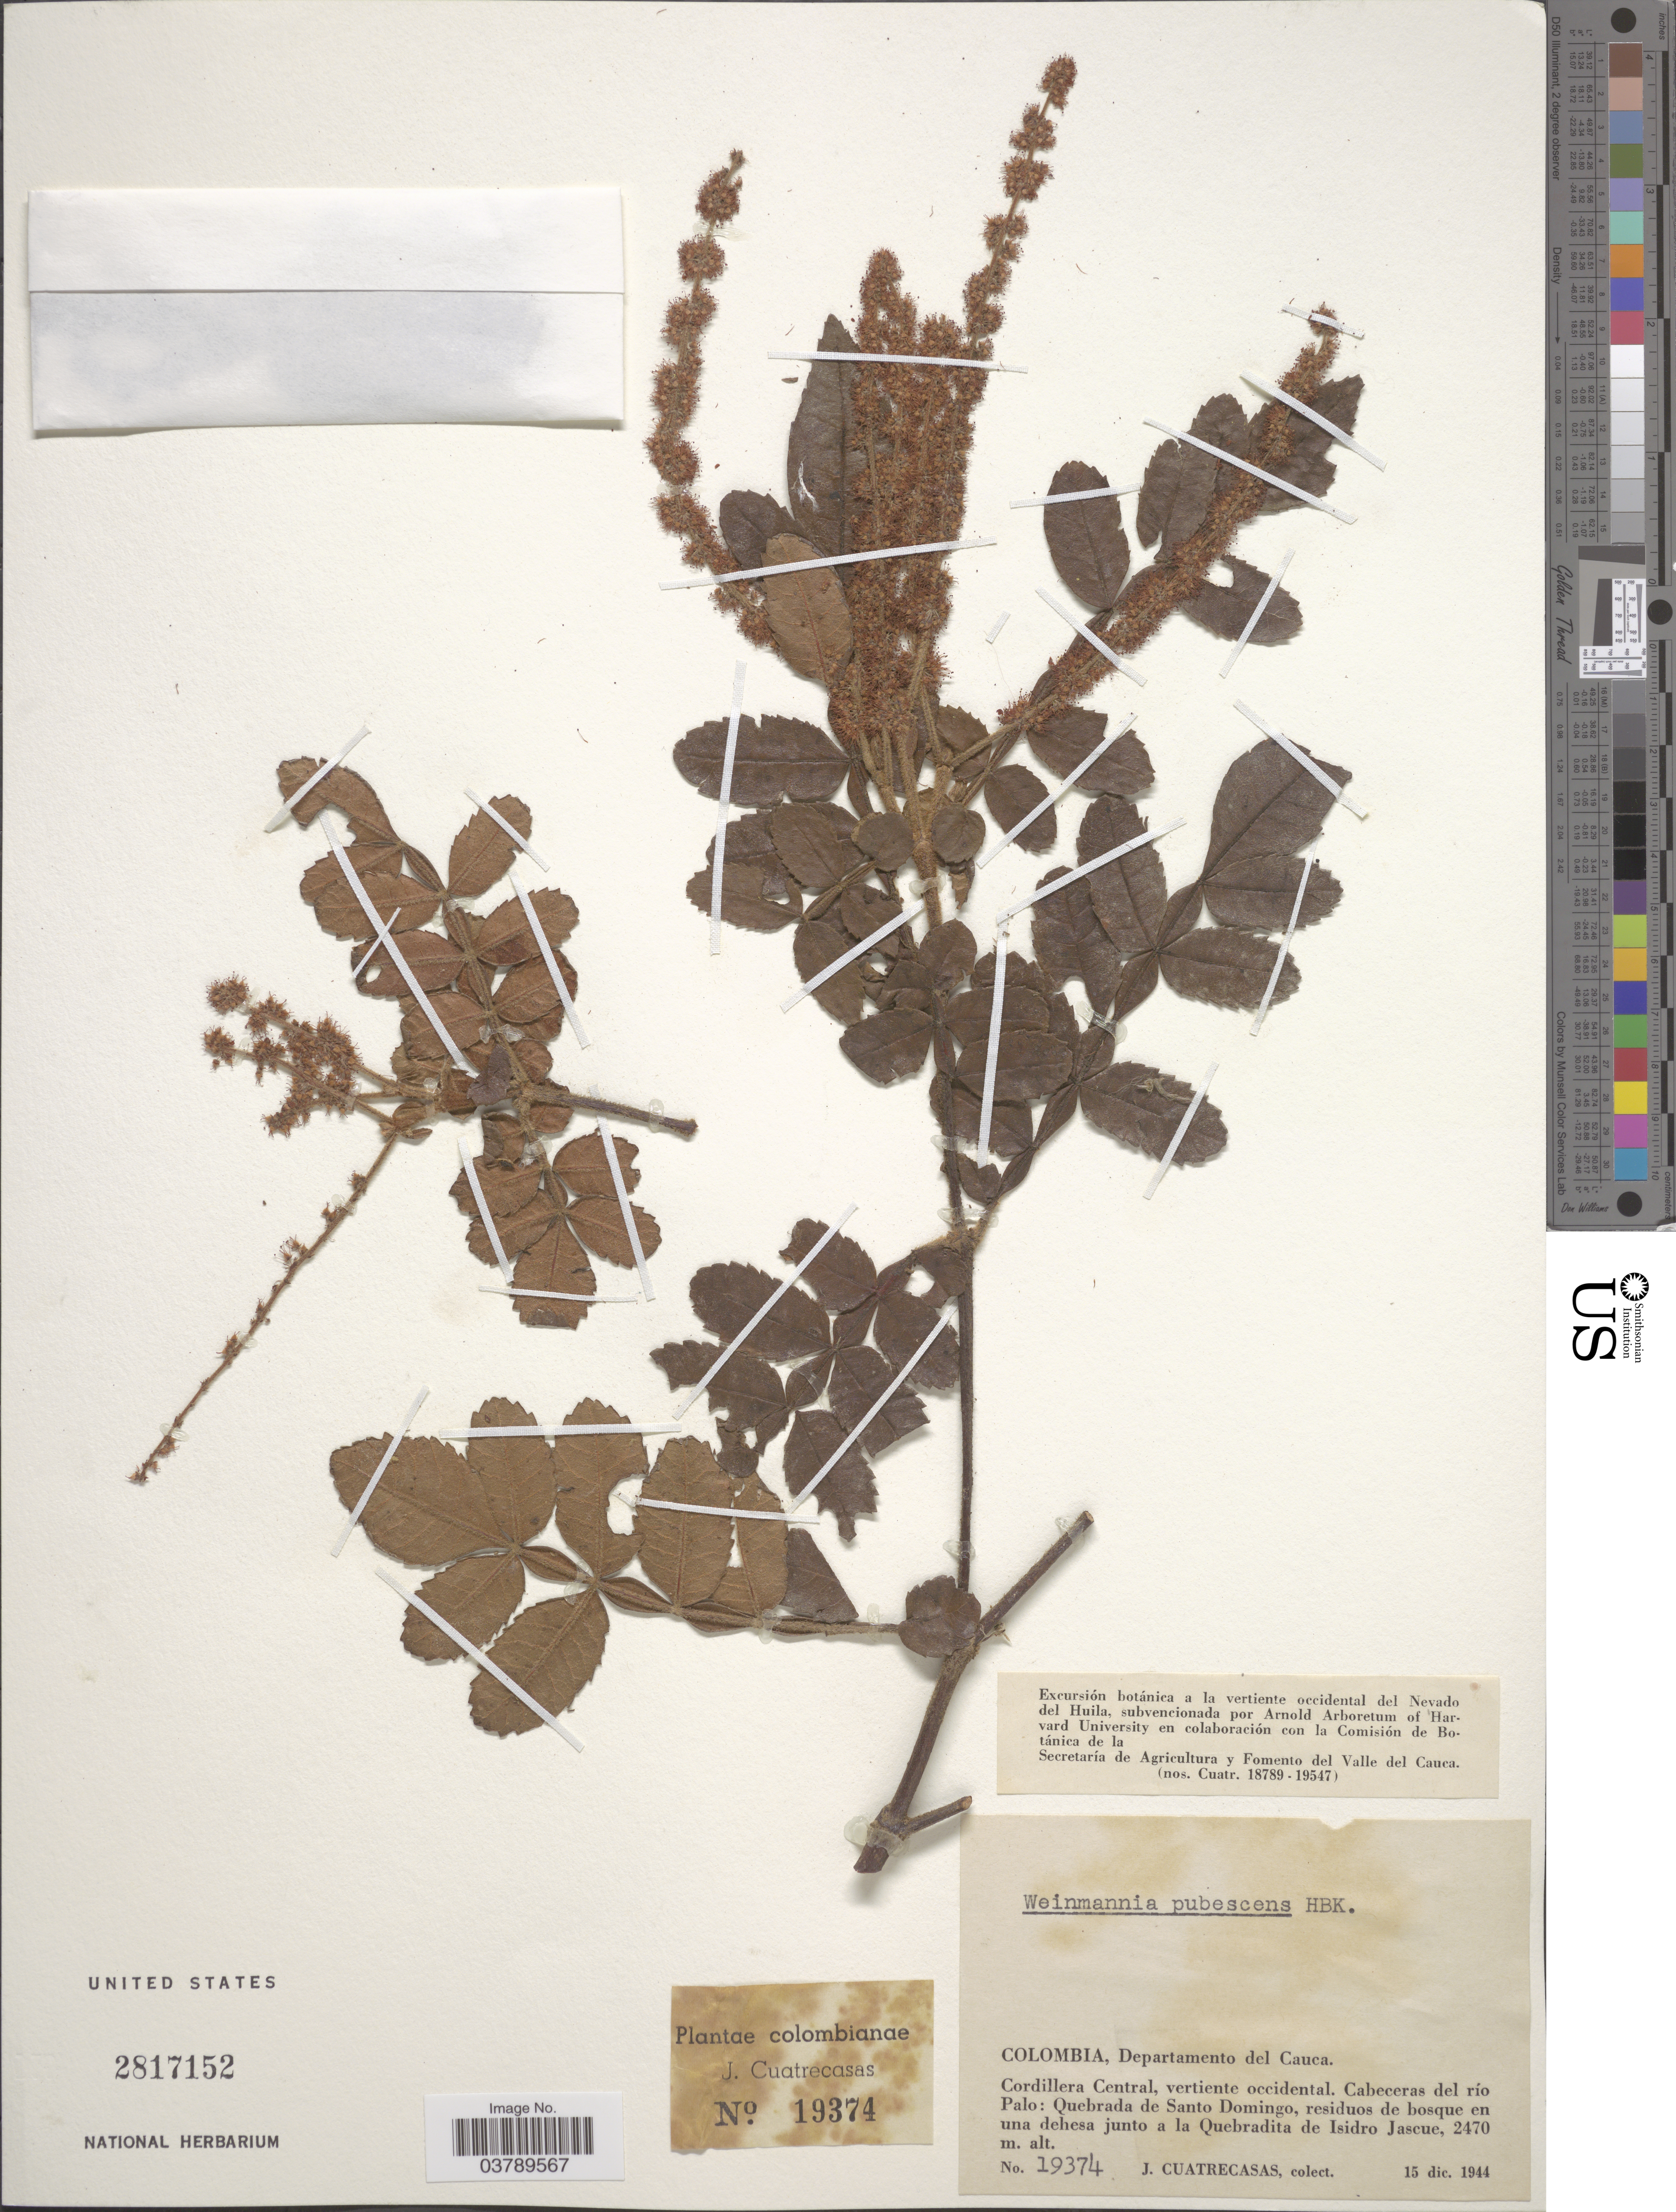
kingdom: Plantae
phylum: Tracheophyta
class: Magnoliopsida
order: Oxalidales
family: Cunoniaceae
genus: Weinmannia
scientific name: Weinmannia pubescens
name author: Kunth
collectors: J. Cuatrecasas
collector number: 19374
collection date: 1944-12-15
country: Colombia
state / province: Cauca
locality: Departamento del Cauca. Cordillera Central, vertiente occidentak. Cabeceras del río Palo: Quebrada de Santo Domingo, residuos de bosque en una dehesa junto a la Quebradita de Isidro Jascue.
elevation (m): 2470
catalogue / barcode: US 2817152